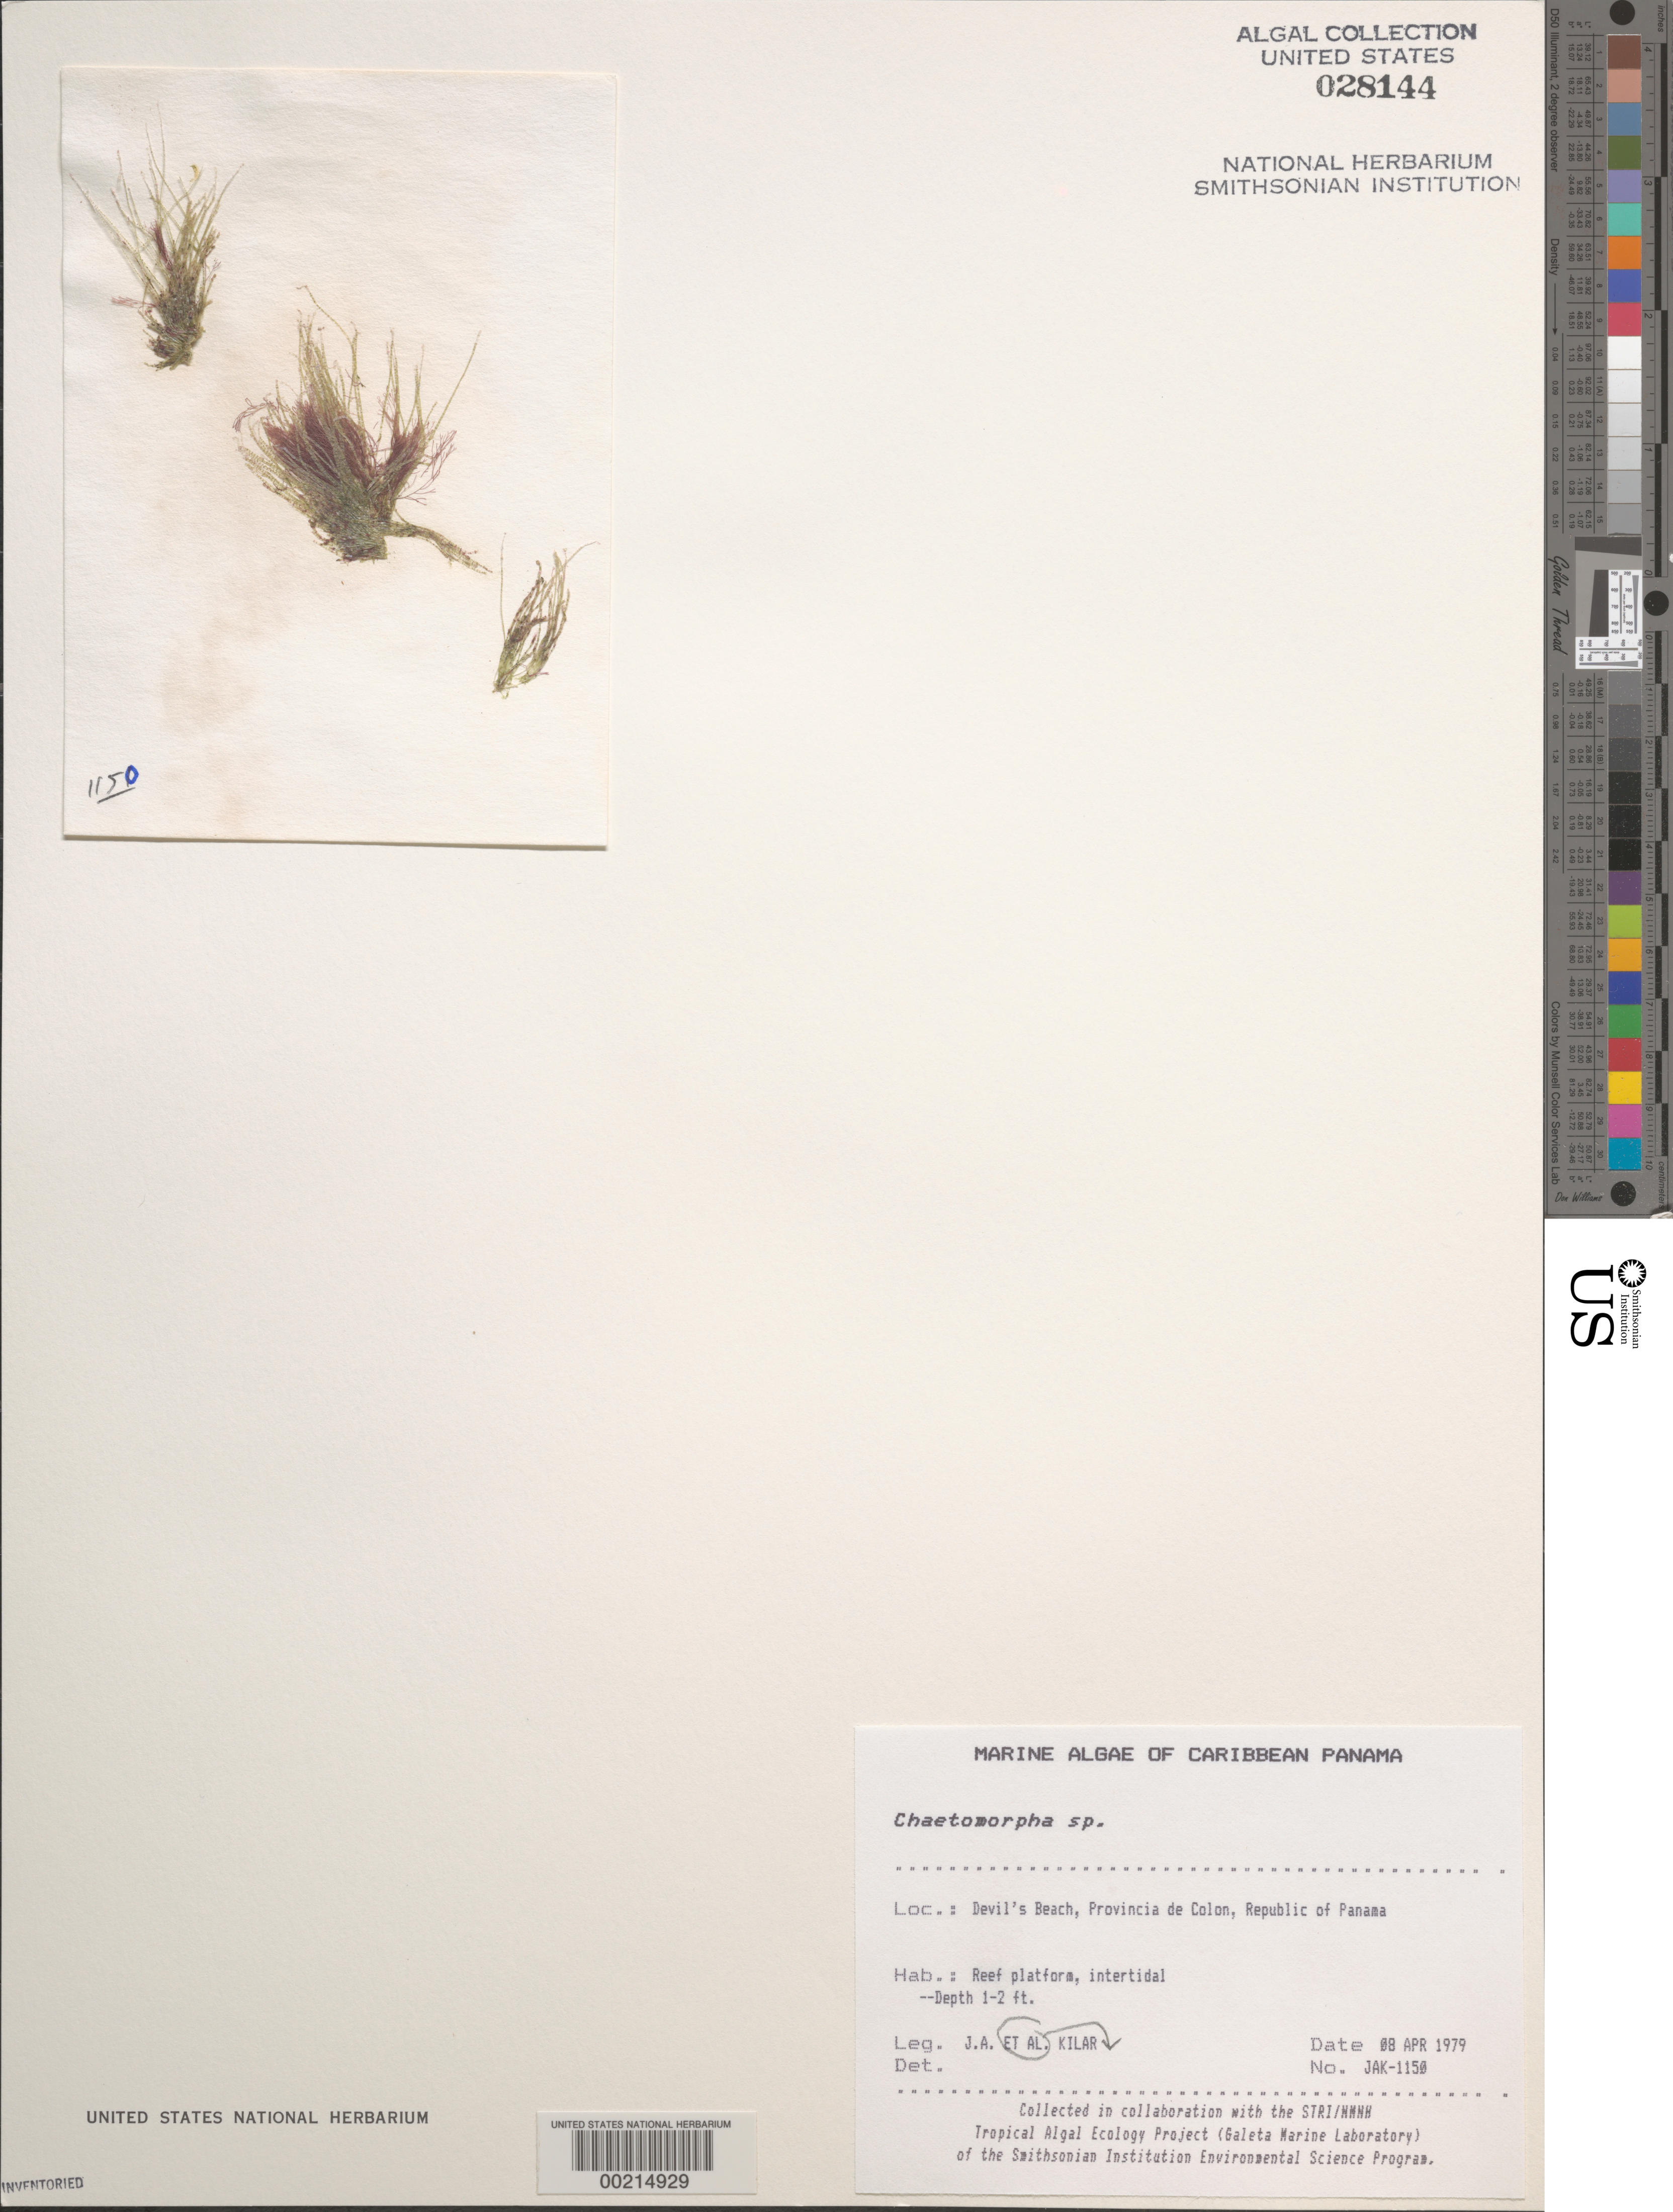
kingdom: Plantae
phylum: Chlorophyta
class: Ulvophyceae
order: Cladophorales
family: Cladophoraceae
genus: Chaetomorpha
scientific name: Chaetomorpha sp.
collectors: J. A. Kilar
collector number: JAK-1150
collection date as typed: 08 Apr 1979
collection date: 1979-04-08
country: Panama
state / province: Colón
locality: Devil's Beach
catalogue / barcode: US 28144